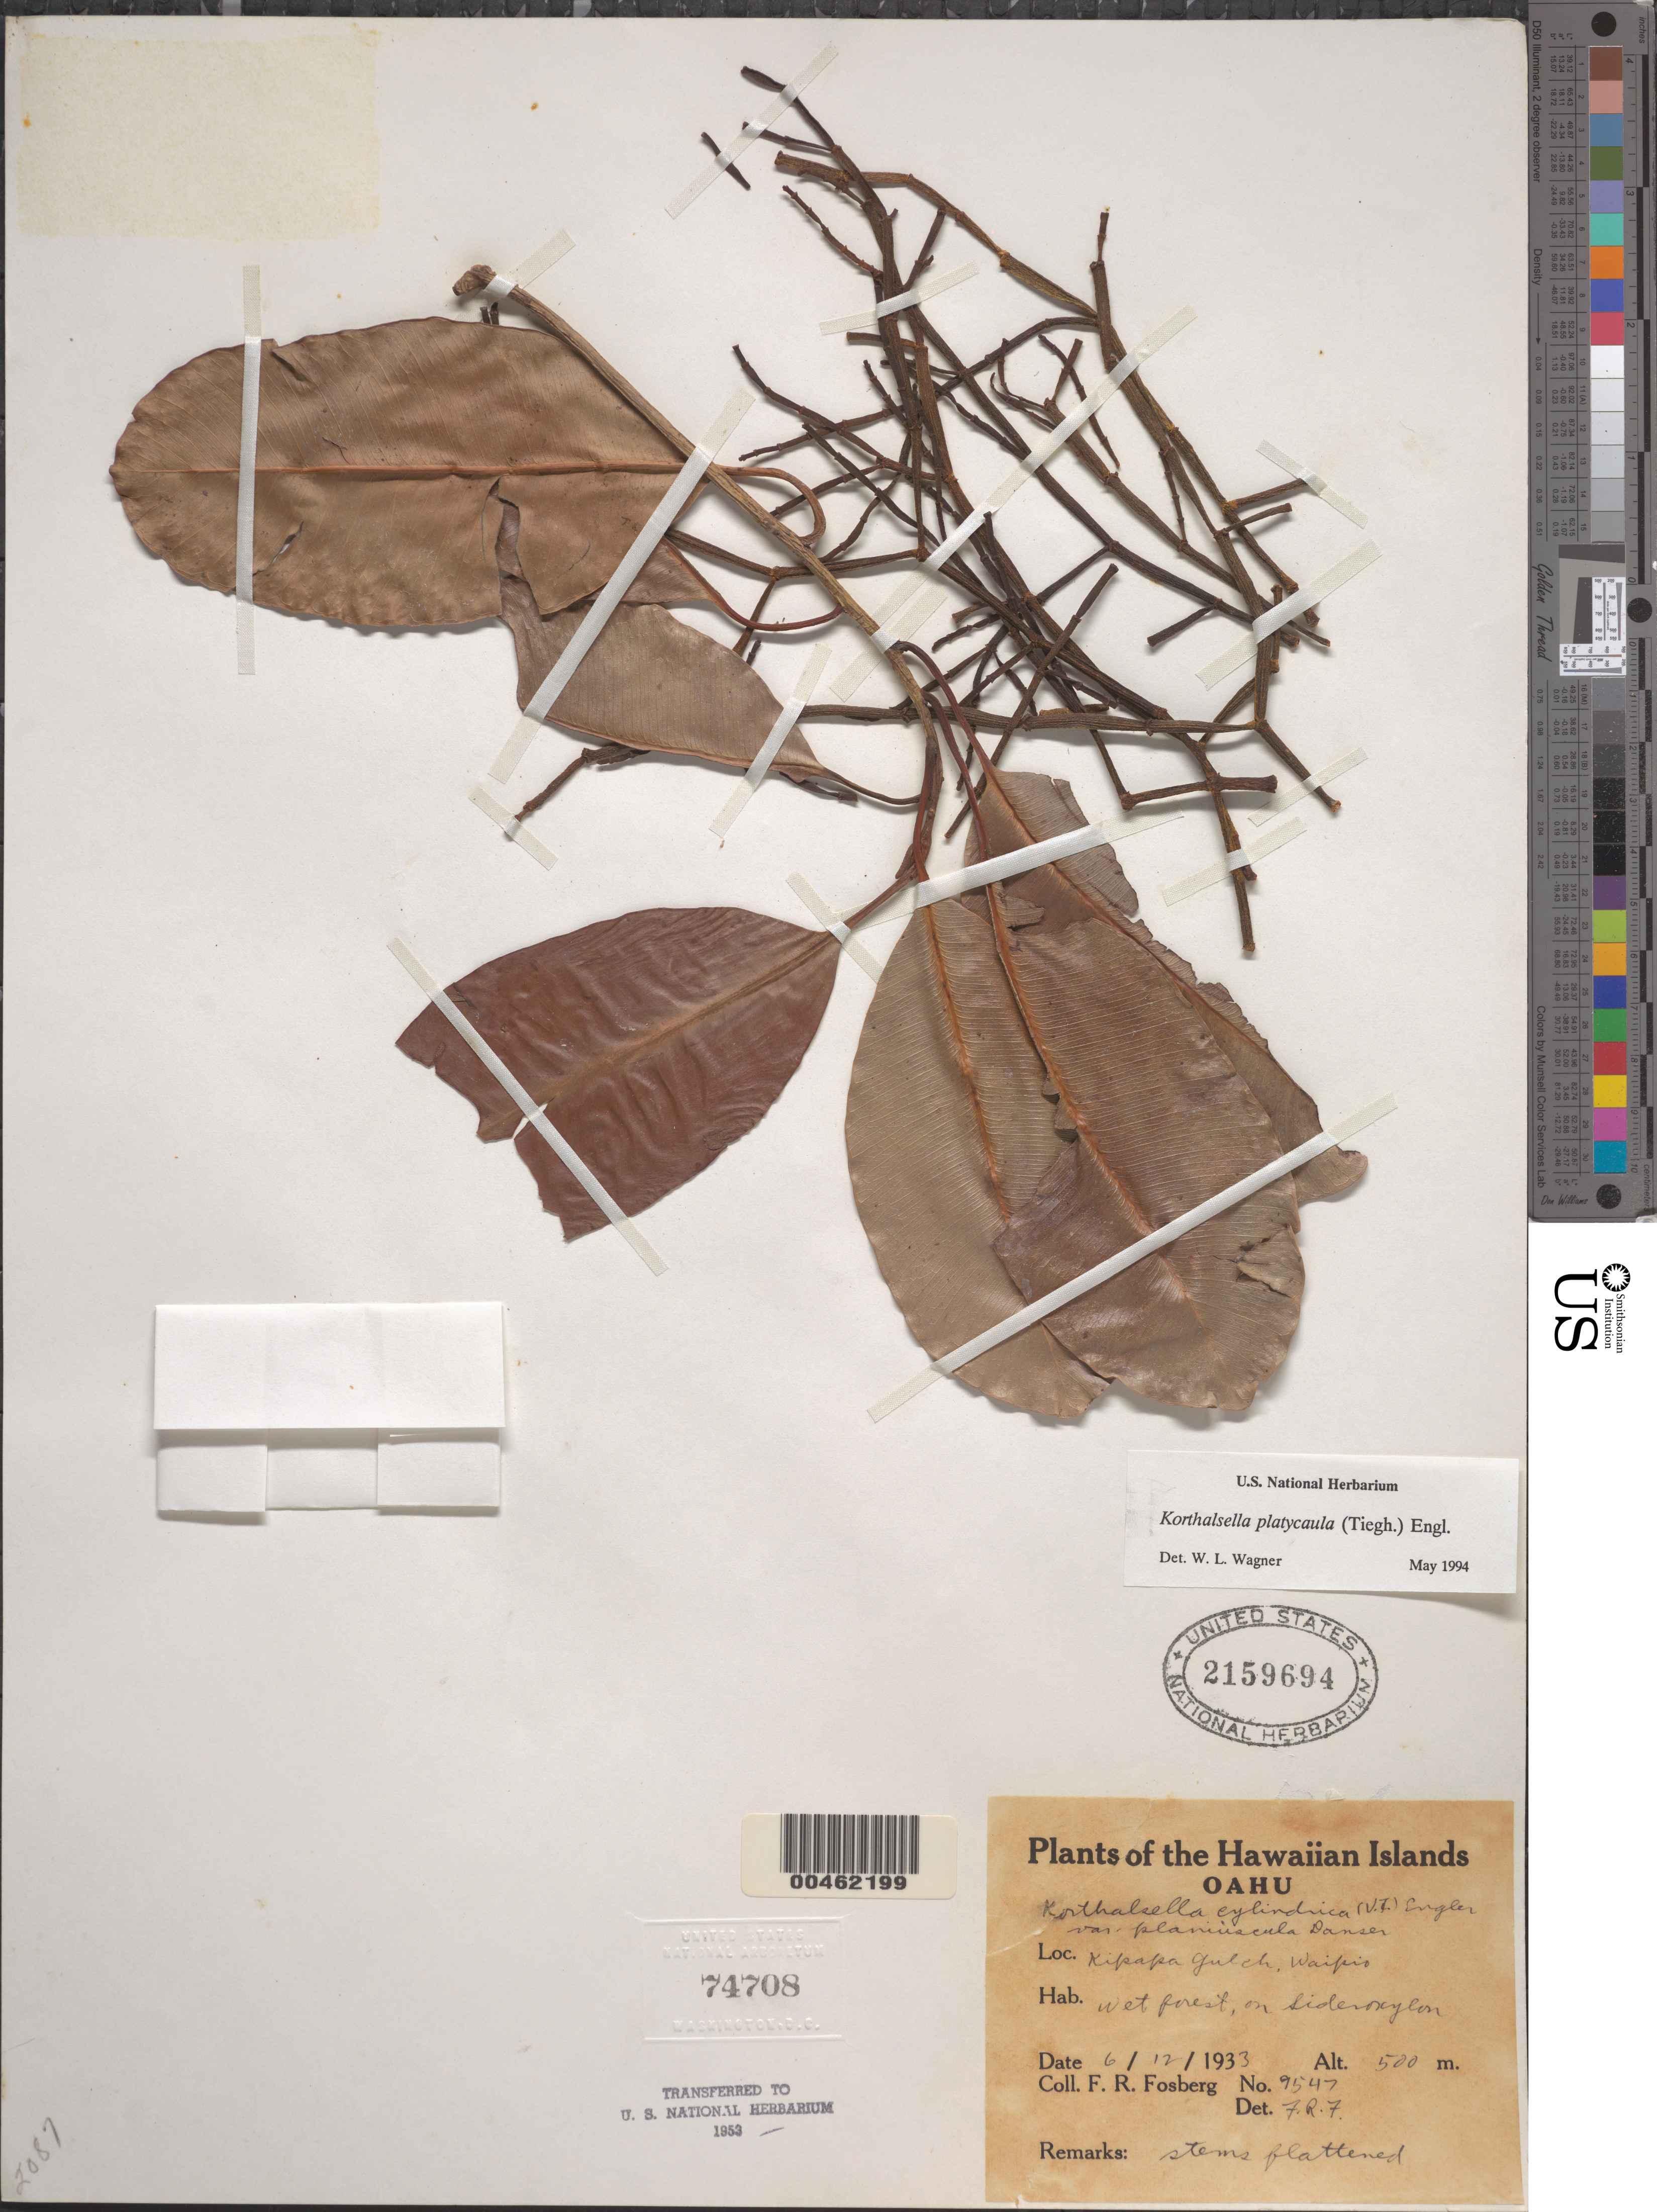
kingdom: Plantae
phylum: Tracheophyta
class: Magnoliopsida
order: Santalales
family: Viscaceae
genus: Korthalsella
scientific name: Korthalsella platycaula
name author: (Tiegh.) Engl.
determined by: Wagner, W. L., (BOT), Smithsonian Institution - National Museum of Natural History (UNITED STATES)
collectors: F. R. Fosberg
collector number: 9547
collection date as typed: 12 Jun 1933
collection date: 1933-06-12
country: United States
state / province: Hawaii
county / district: Honolulu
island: Oahu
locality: Kipapa Gulch, Waipio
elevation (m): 500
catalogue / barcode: US 2159694